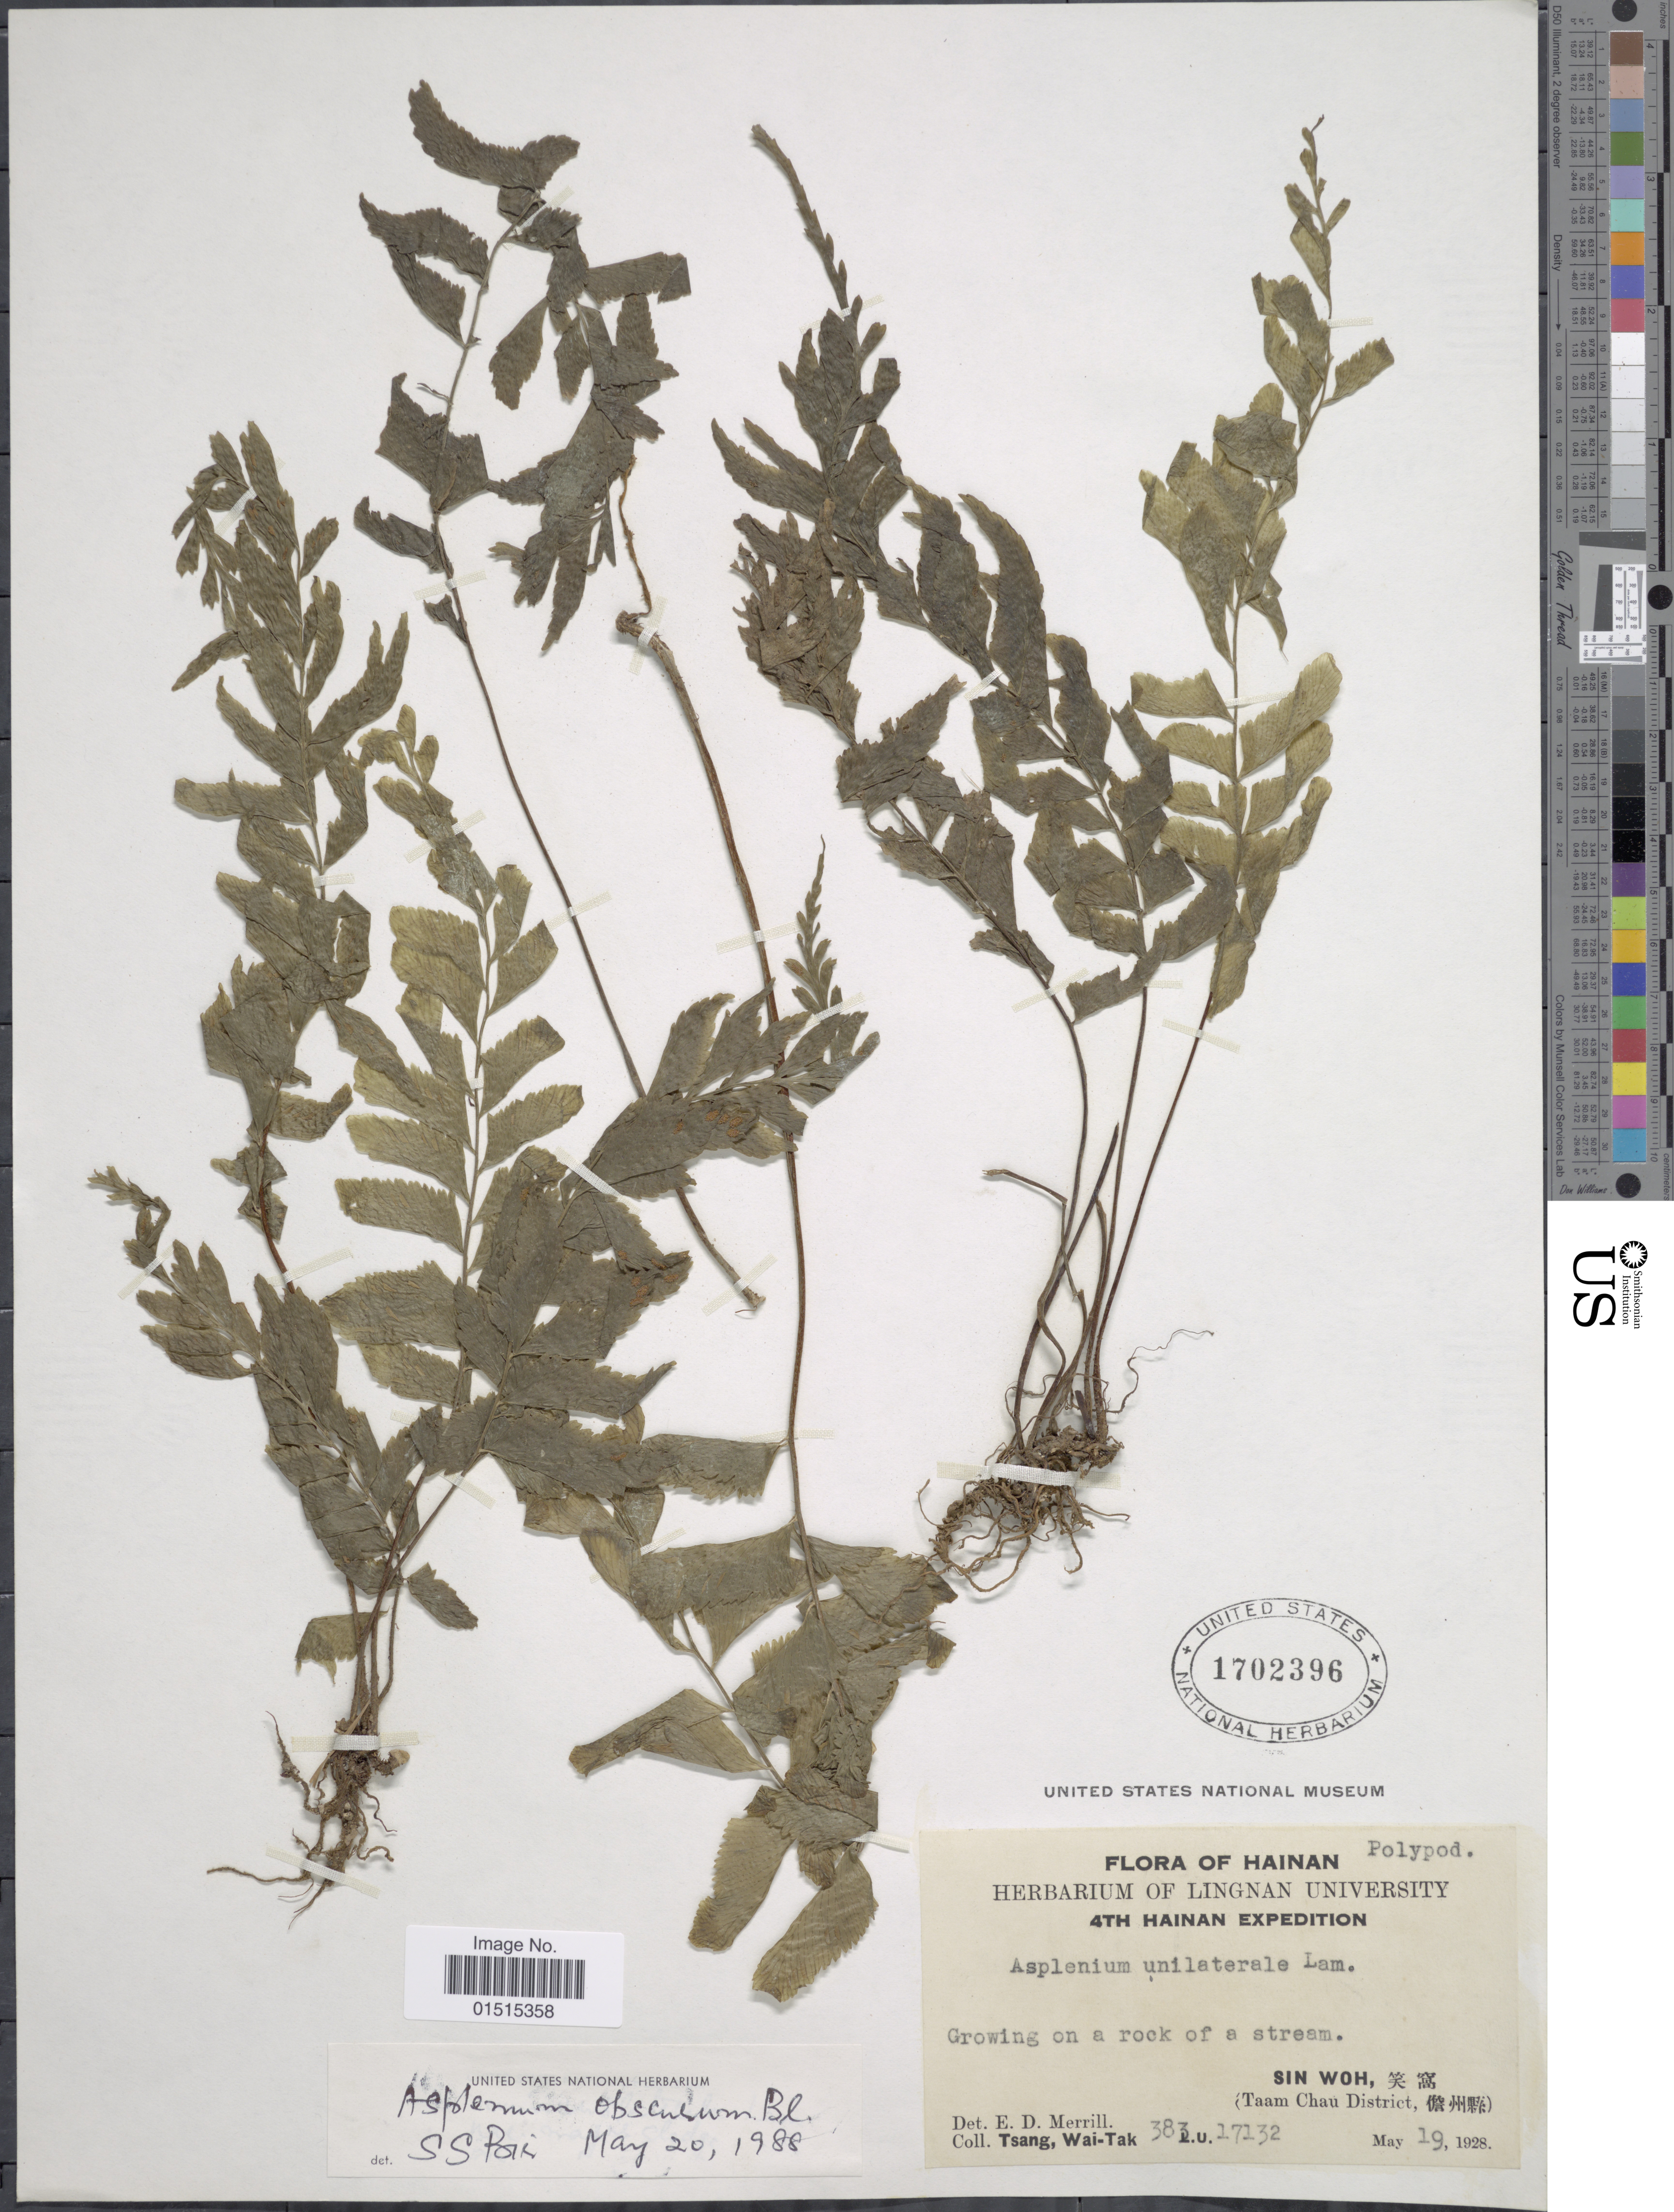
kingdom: Plantae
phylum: Tracheophyta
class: Polypodiopsida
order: Polypodiales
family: Aspleniaceae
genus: Asplenium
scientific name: Asplenium obscurum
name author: Blume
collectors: W. T. Tsang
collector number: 383/17132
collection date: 1928-05-19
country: China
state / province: Hainan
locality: Growing on a rock of stream, Sin Woh (Taam Cjau District)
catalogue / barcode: US 1702396